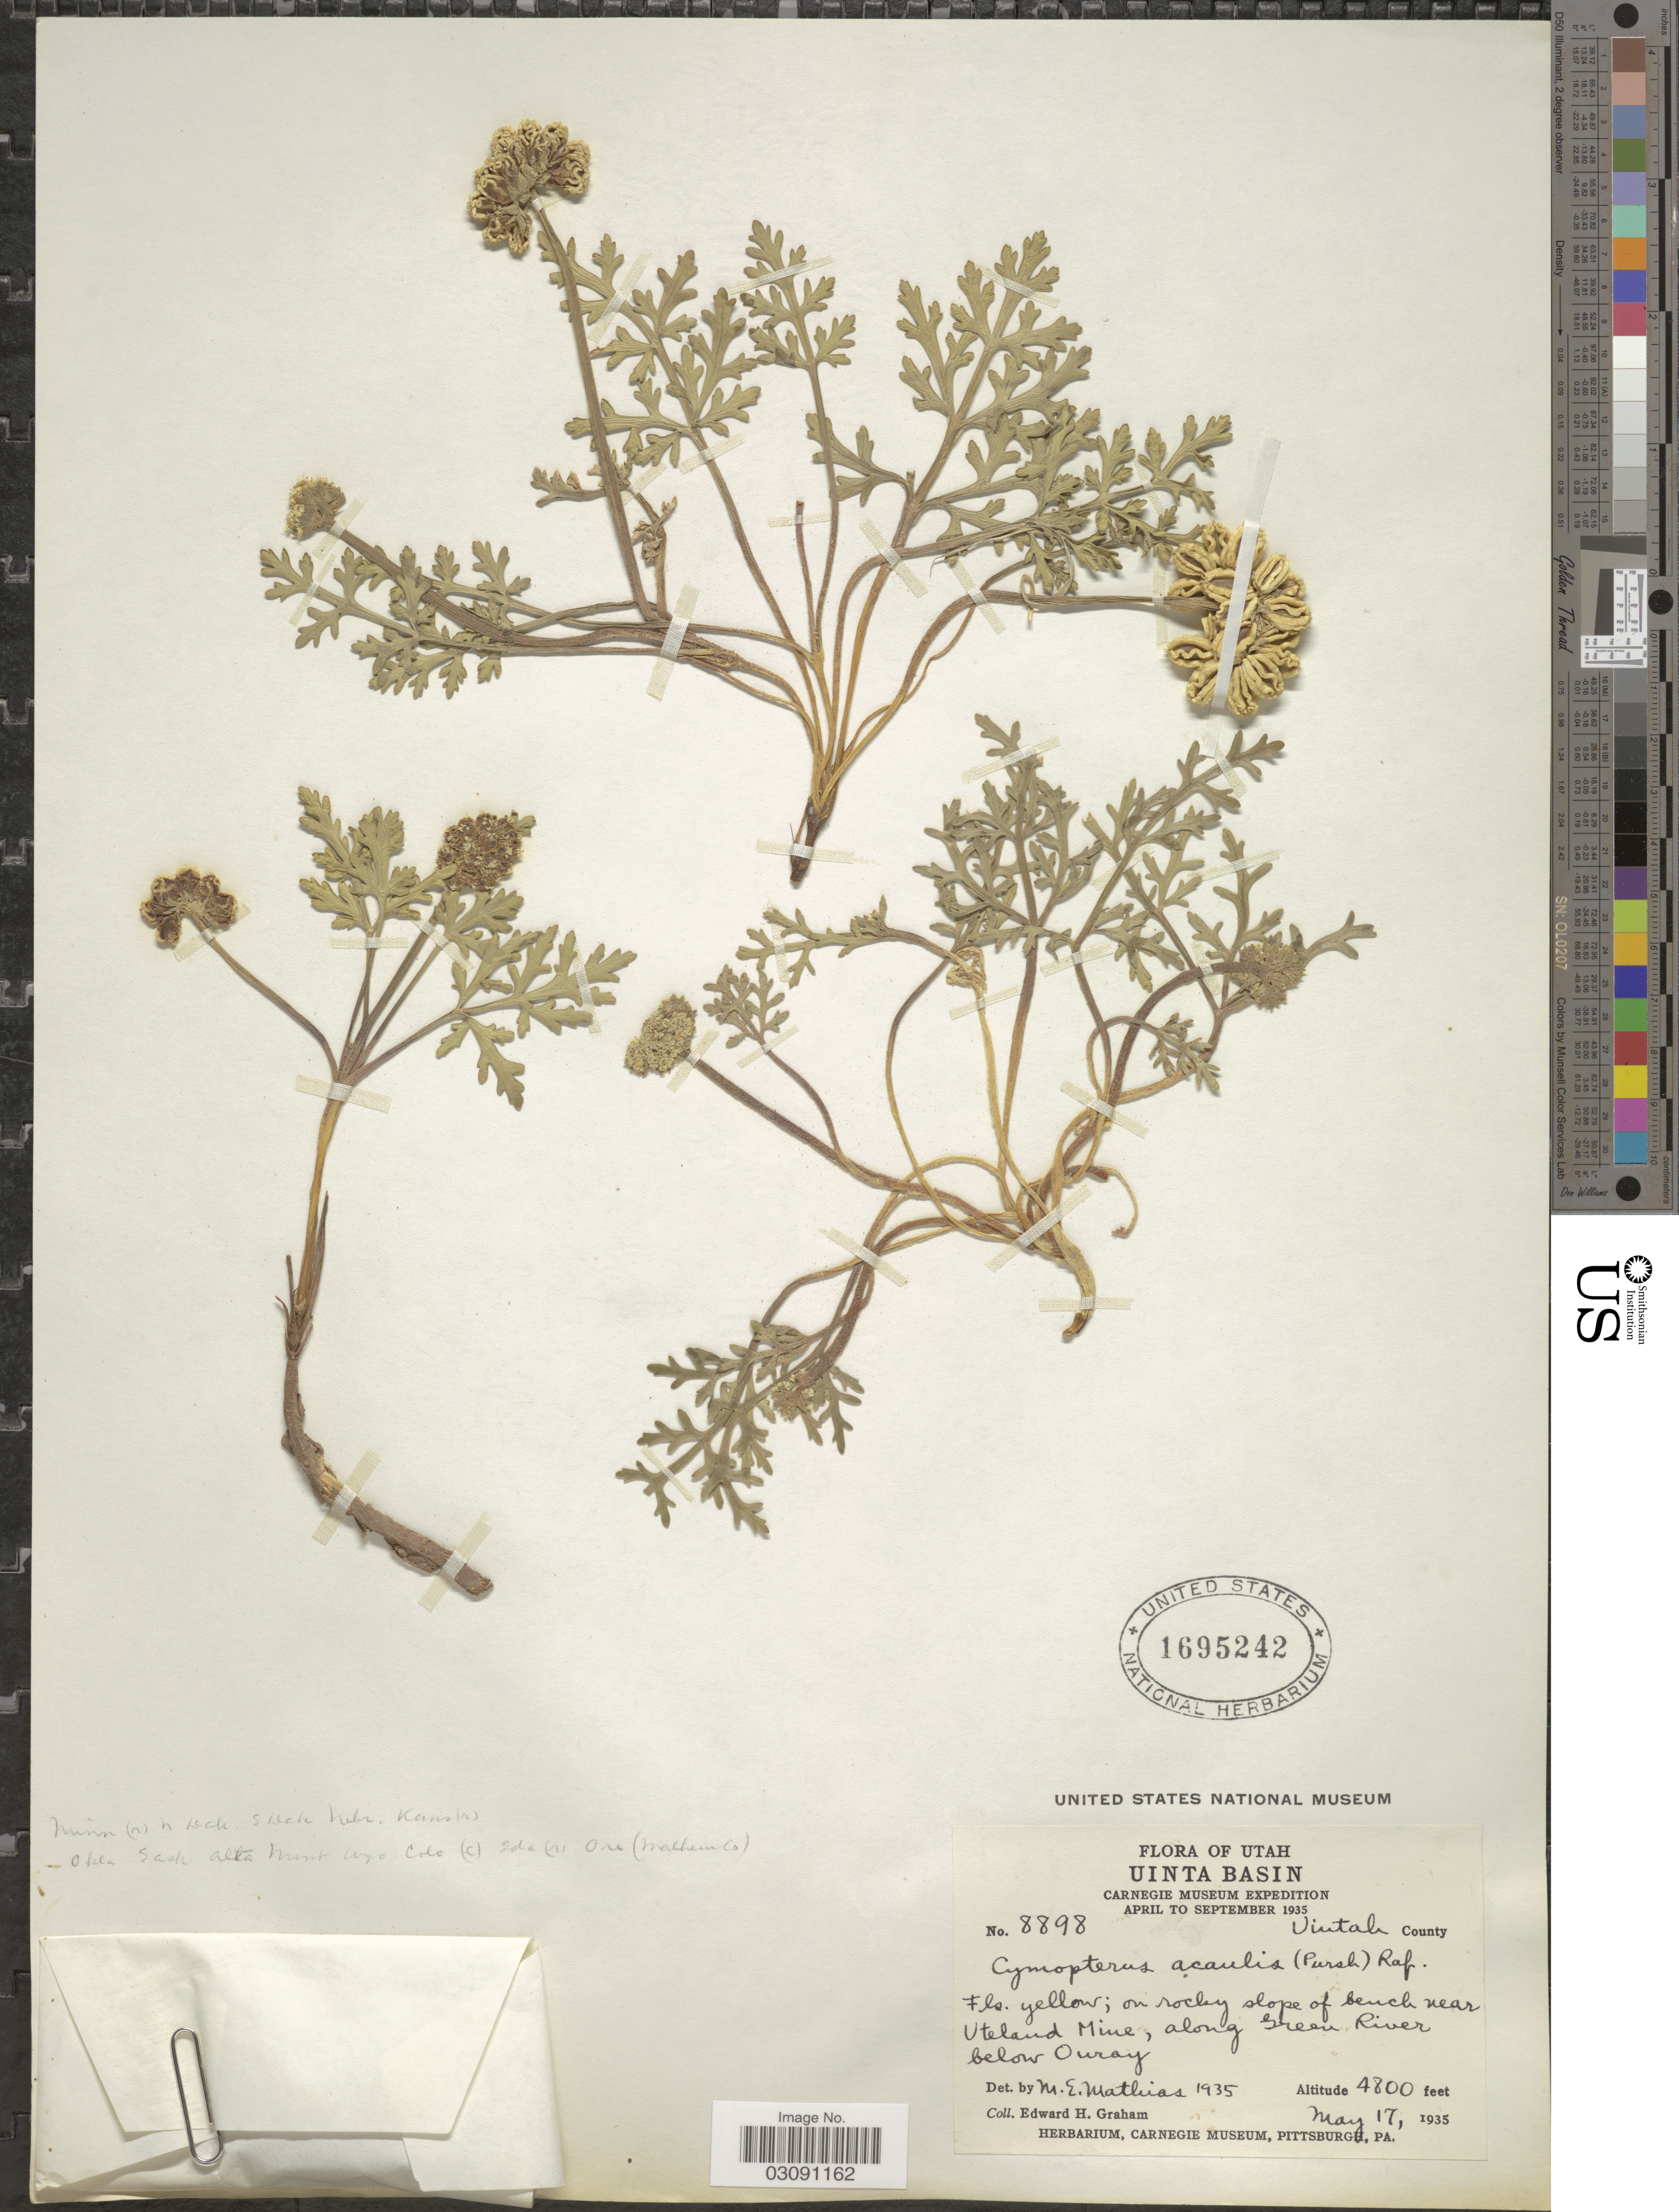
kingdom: Plantae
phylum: Tracheophyta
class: Magnoliopsida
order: Apiales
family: Apiaceae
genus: Cymopterus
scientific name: Cymopterus acaulis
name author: (Pursh) Raf.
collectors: E. H. Graham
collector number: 8898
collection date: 1935-05-17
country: United States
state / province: Utah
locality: Uinta Basin, Uintah County, on rocky slope of bench near Uteland Mine, along Green River below Ouray.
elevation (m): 1463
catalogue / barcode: US 1695242